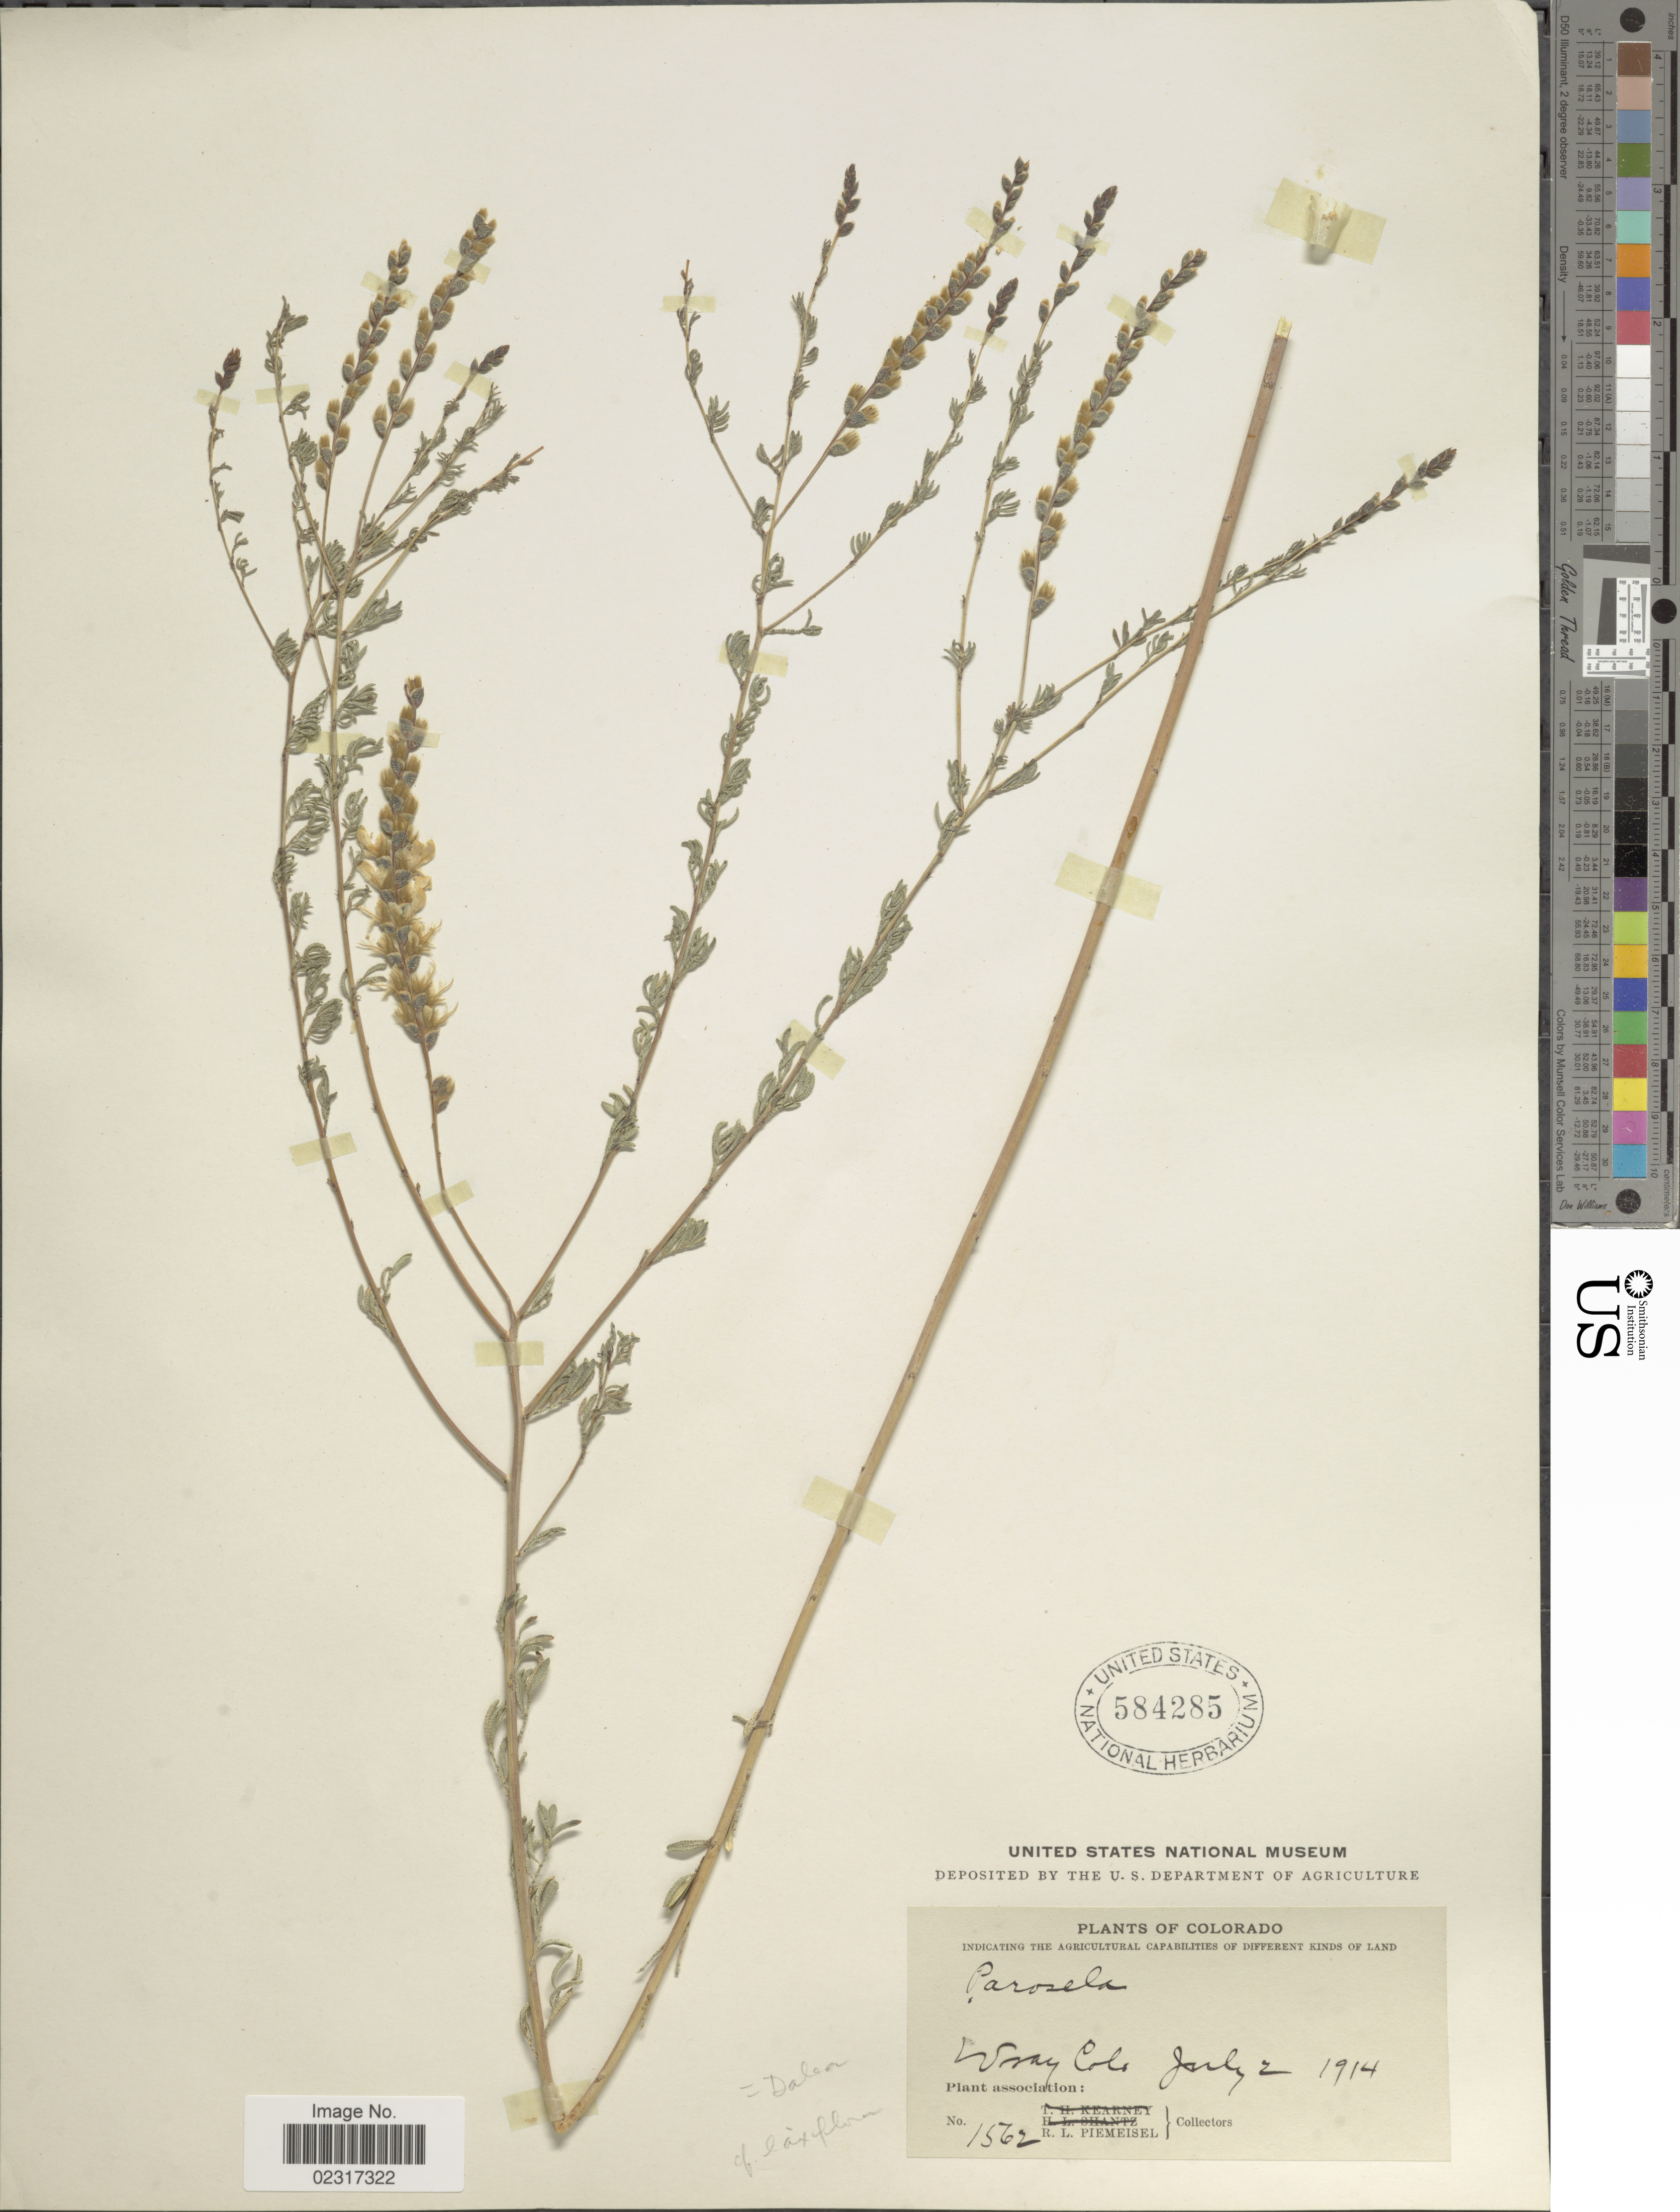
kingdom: Plantae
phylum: Tracheophyta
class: Magnoliopsida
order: Fabales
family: Fabaceae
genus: Dalea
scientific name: Dalea enneandra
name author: Nutt.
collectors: R. L. Piemeisel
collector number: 1562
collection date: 1914-07-02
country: United States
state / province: Colorado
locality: Wray Colo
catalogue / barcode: US 584285